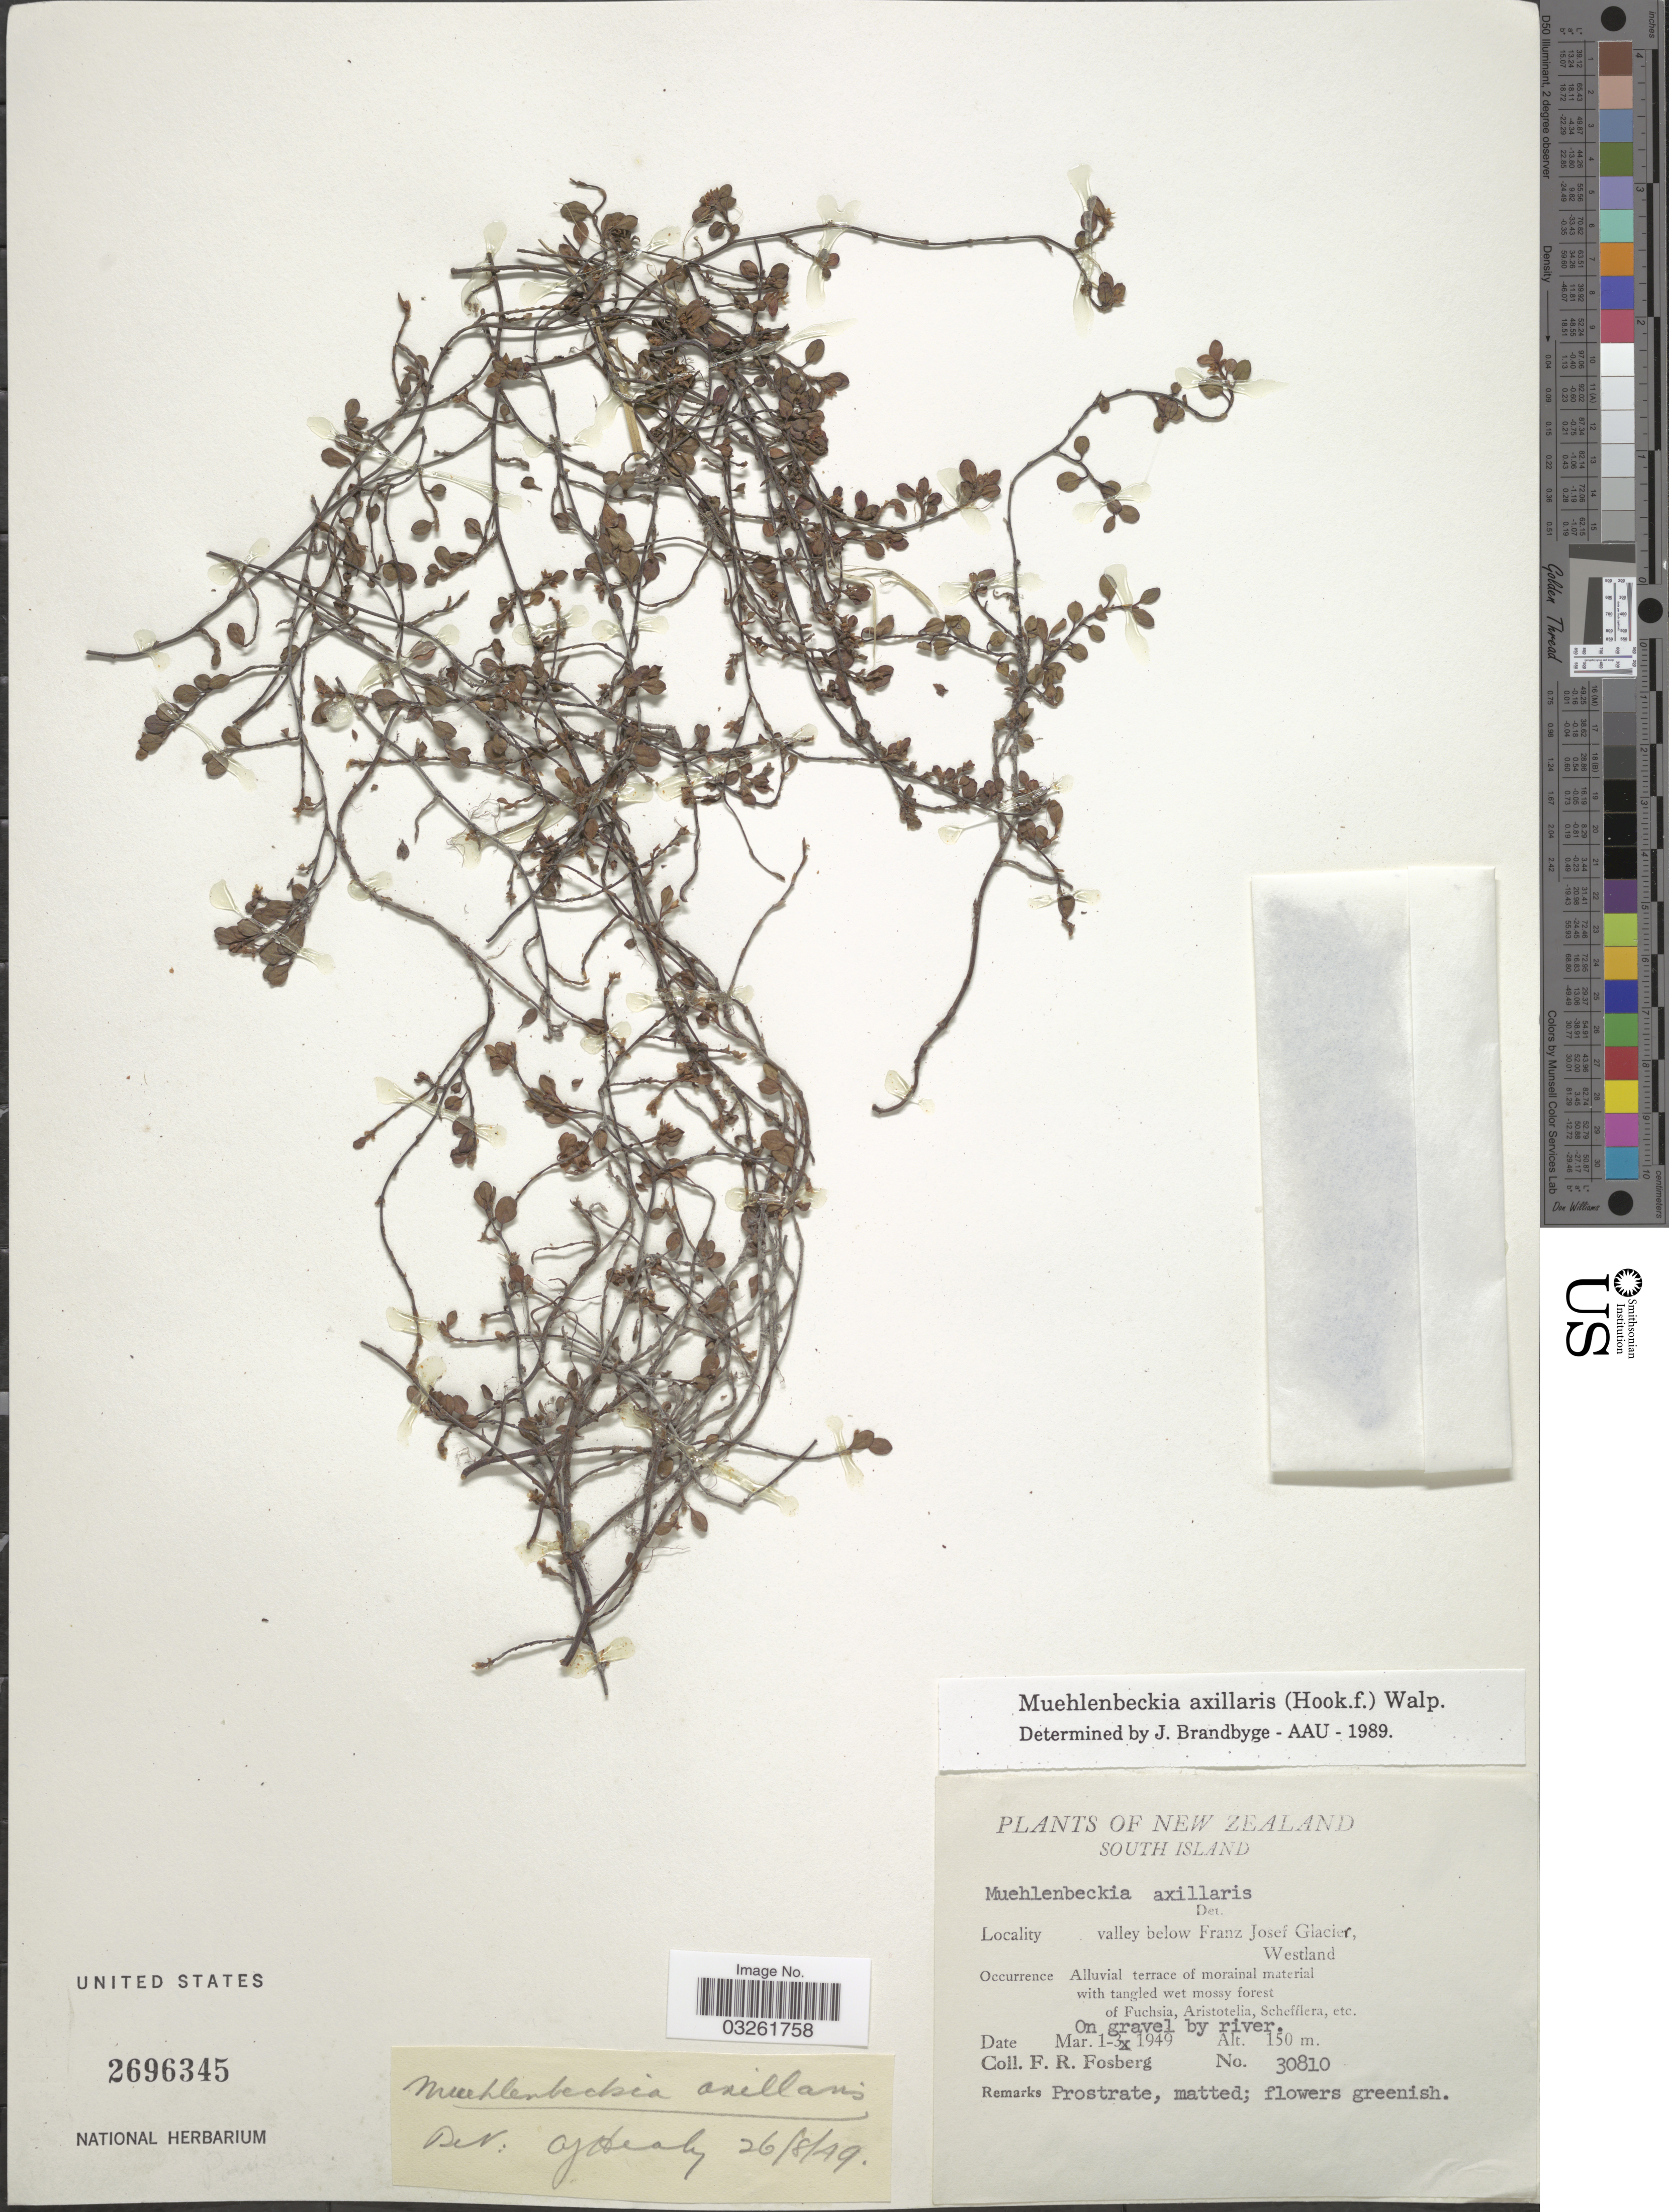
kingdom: Plantae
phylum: Tracheophyta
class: Magnoliopsida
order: Caryophyllales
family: Polygonaceae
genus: Muehlenbeckia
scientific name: Muehlenbeckia axillaris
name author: (Hook. f.) Endl.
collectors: F. R. Fosberg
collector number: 30810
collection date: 1949-03-01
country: New Zealand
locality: South Island. Valley below Franz Josef Glacier, Westland.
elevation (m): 150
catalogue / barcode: US 2696345